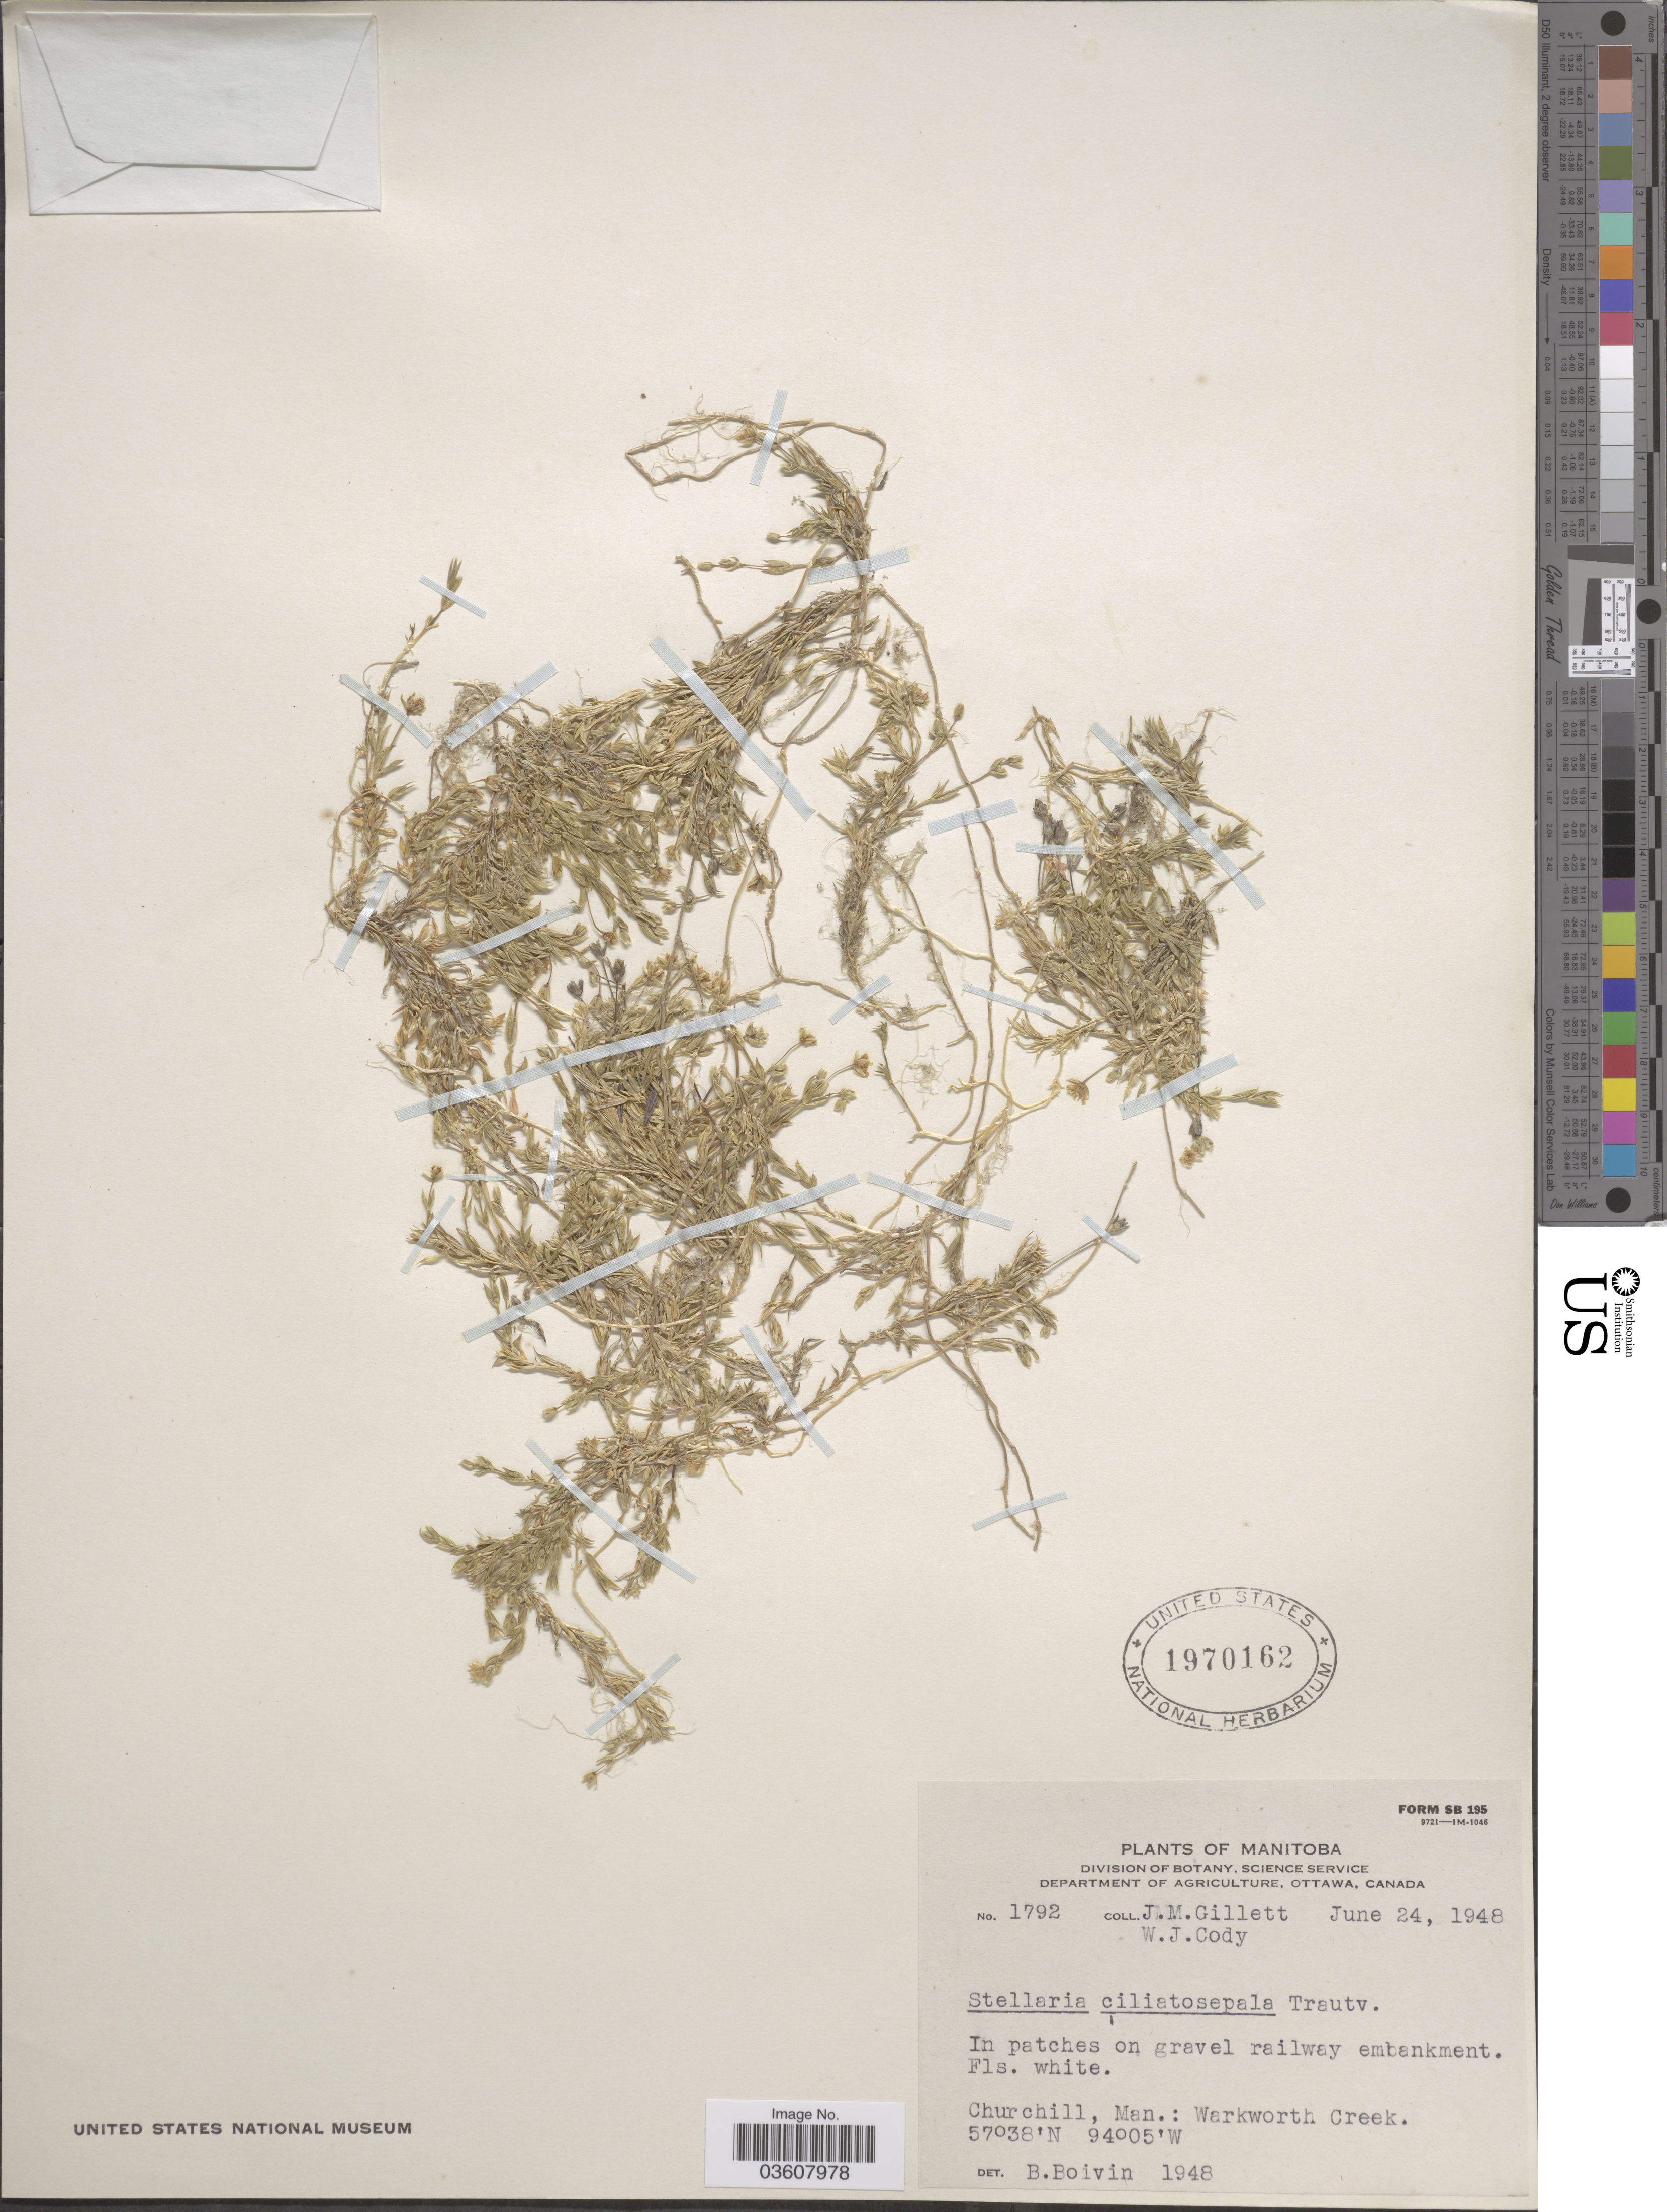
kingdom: Plantae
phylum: Tracheophyta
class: Magnoliopsida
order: Caryophyllales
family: Caryophyllaceae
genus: Stellaria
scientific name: Stellaria ciliatosepala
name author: Trautv.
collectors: J. M. Gillett & W. Cody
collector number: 1792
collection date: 1948-06-24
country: Canada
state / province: Manitoba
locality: Churchill: Warkworth Creek.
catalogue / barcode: US 1970162